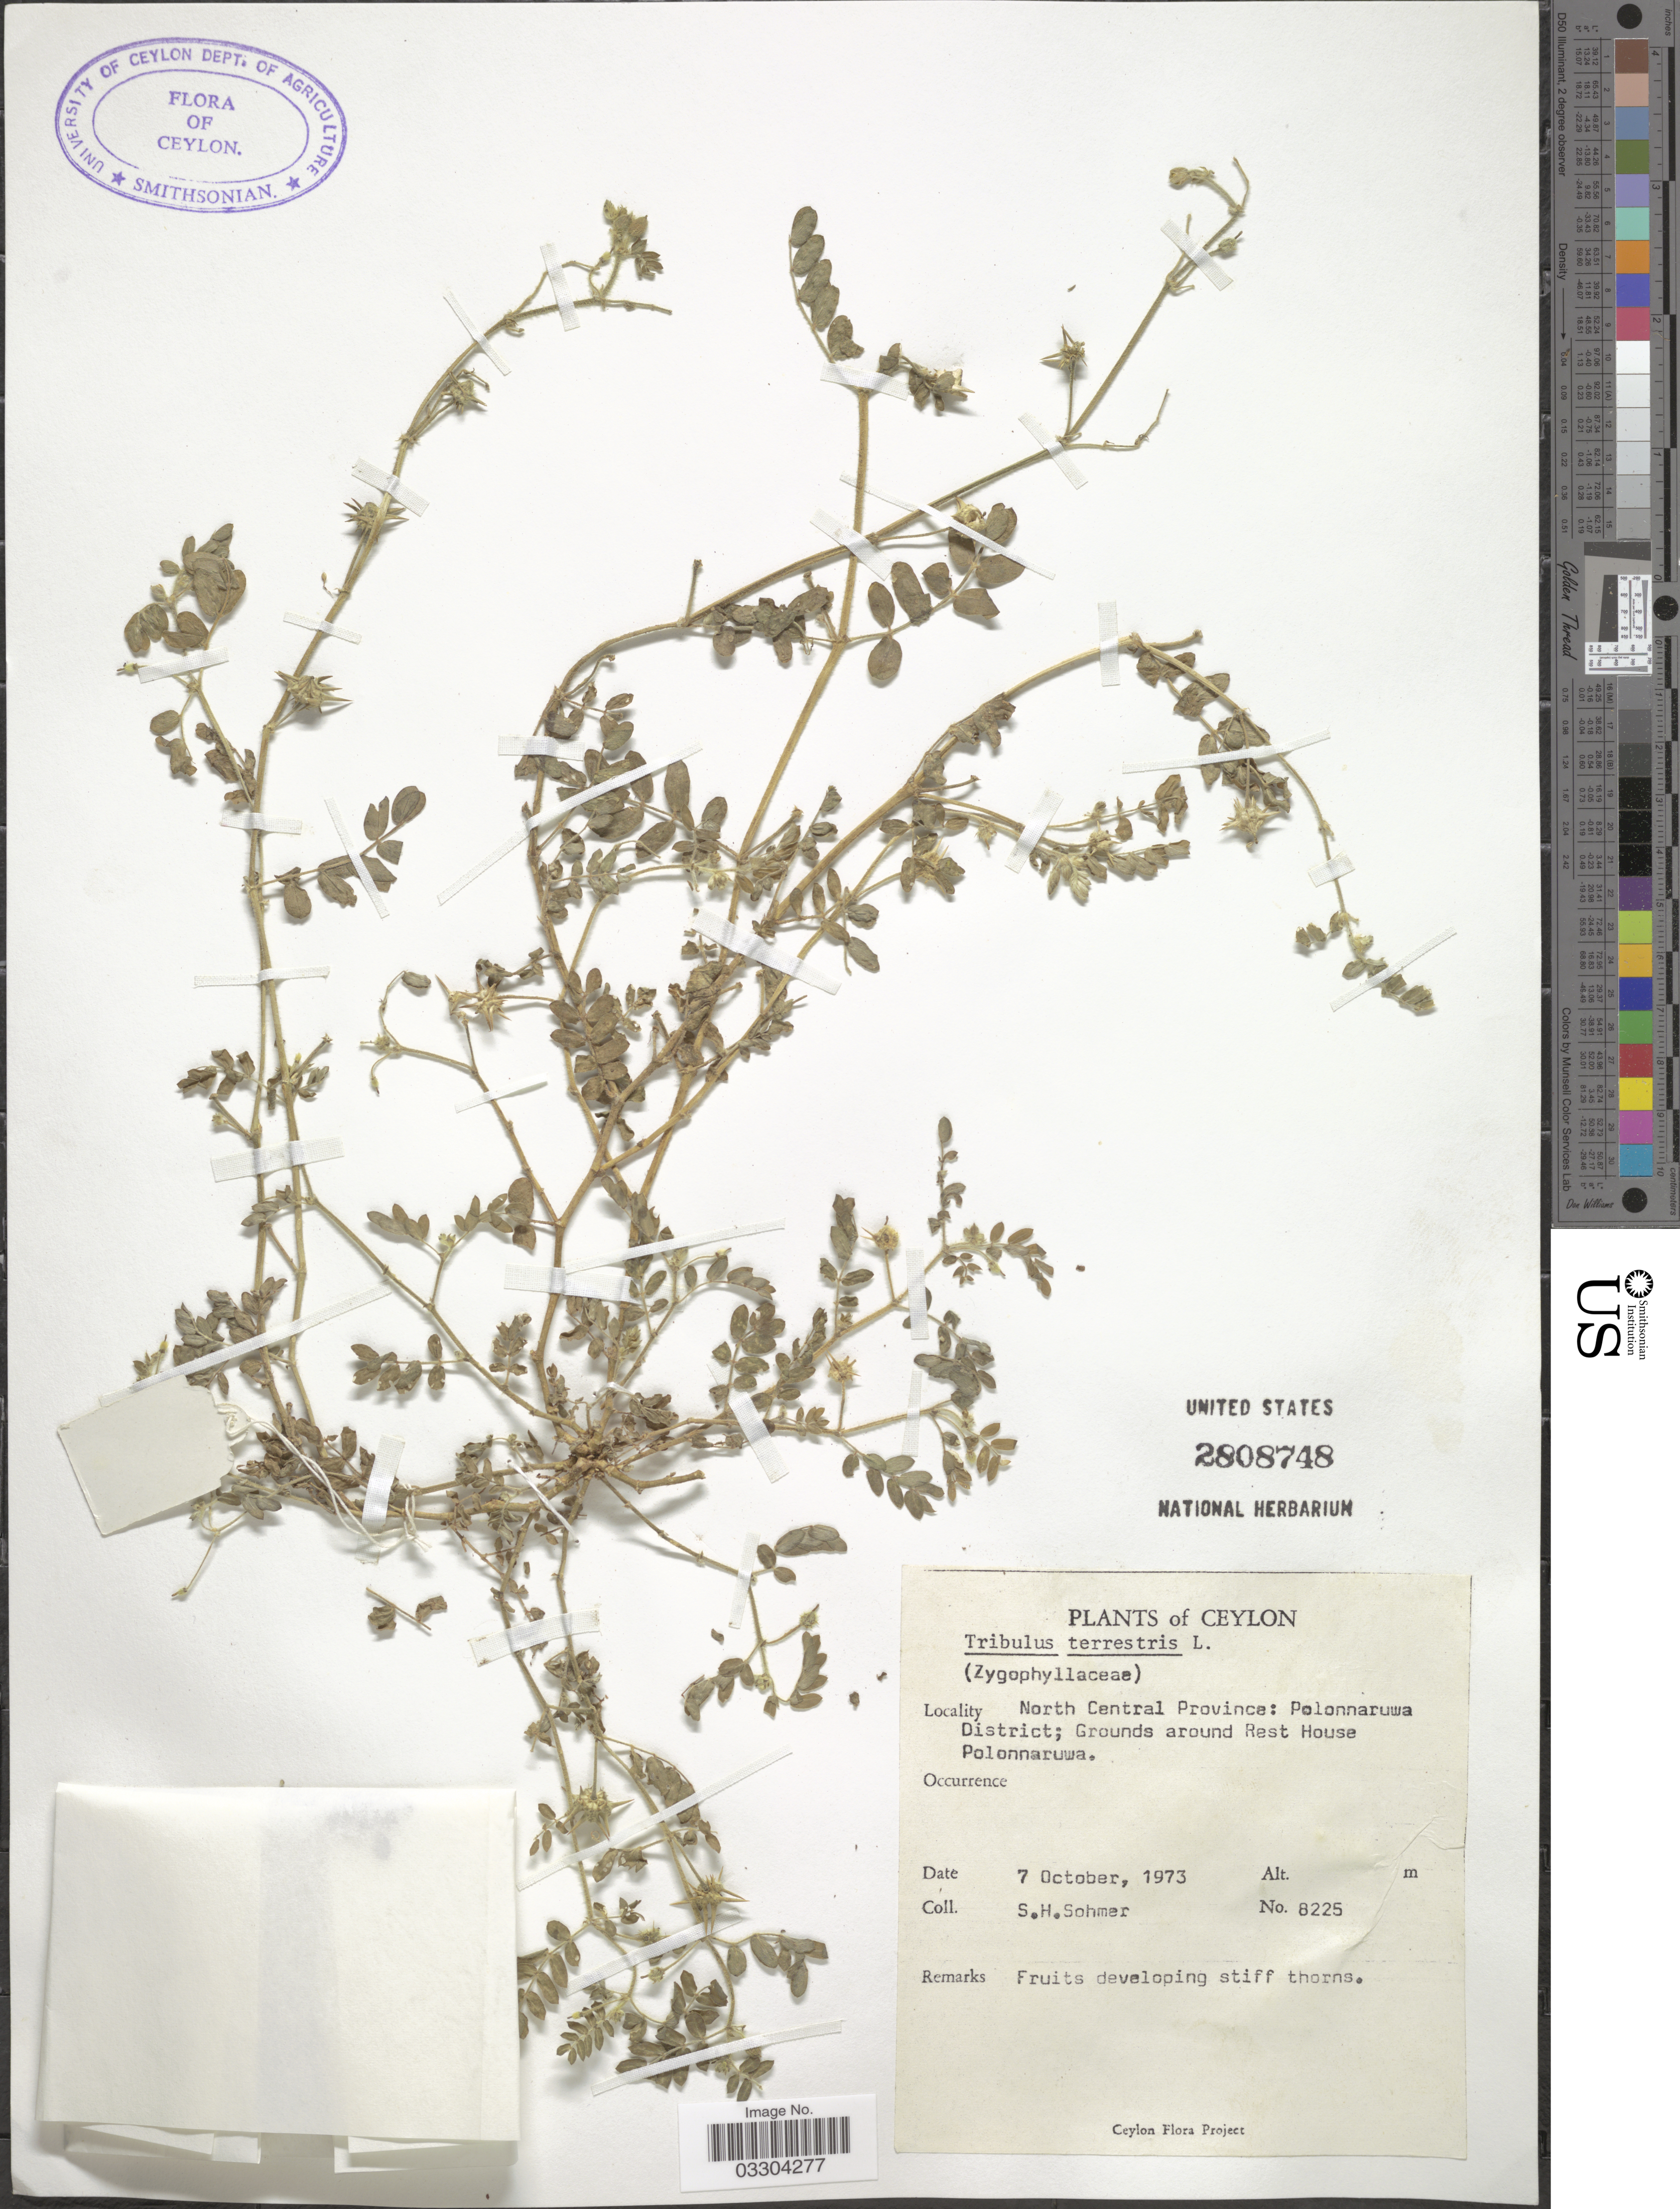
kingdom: Plantae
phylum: Tracheophyta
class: Magnoliopsida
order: Zygophyllales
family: Zygophyllaceae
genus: Tribulus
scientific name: Tribulus terrestris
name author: L.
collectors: S. H. Sohmer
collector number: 8225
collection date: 1973-10-07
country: Sri Lanka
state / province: North Central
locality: Ceylon. Polonnaruwa District; Grounds around Rest House Polonnaruwa.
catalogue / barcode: US 2808748